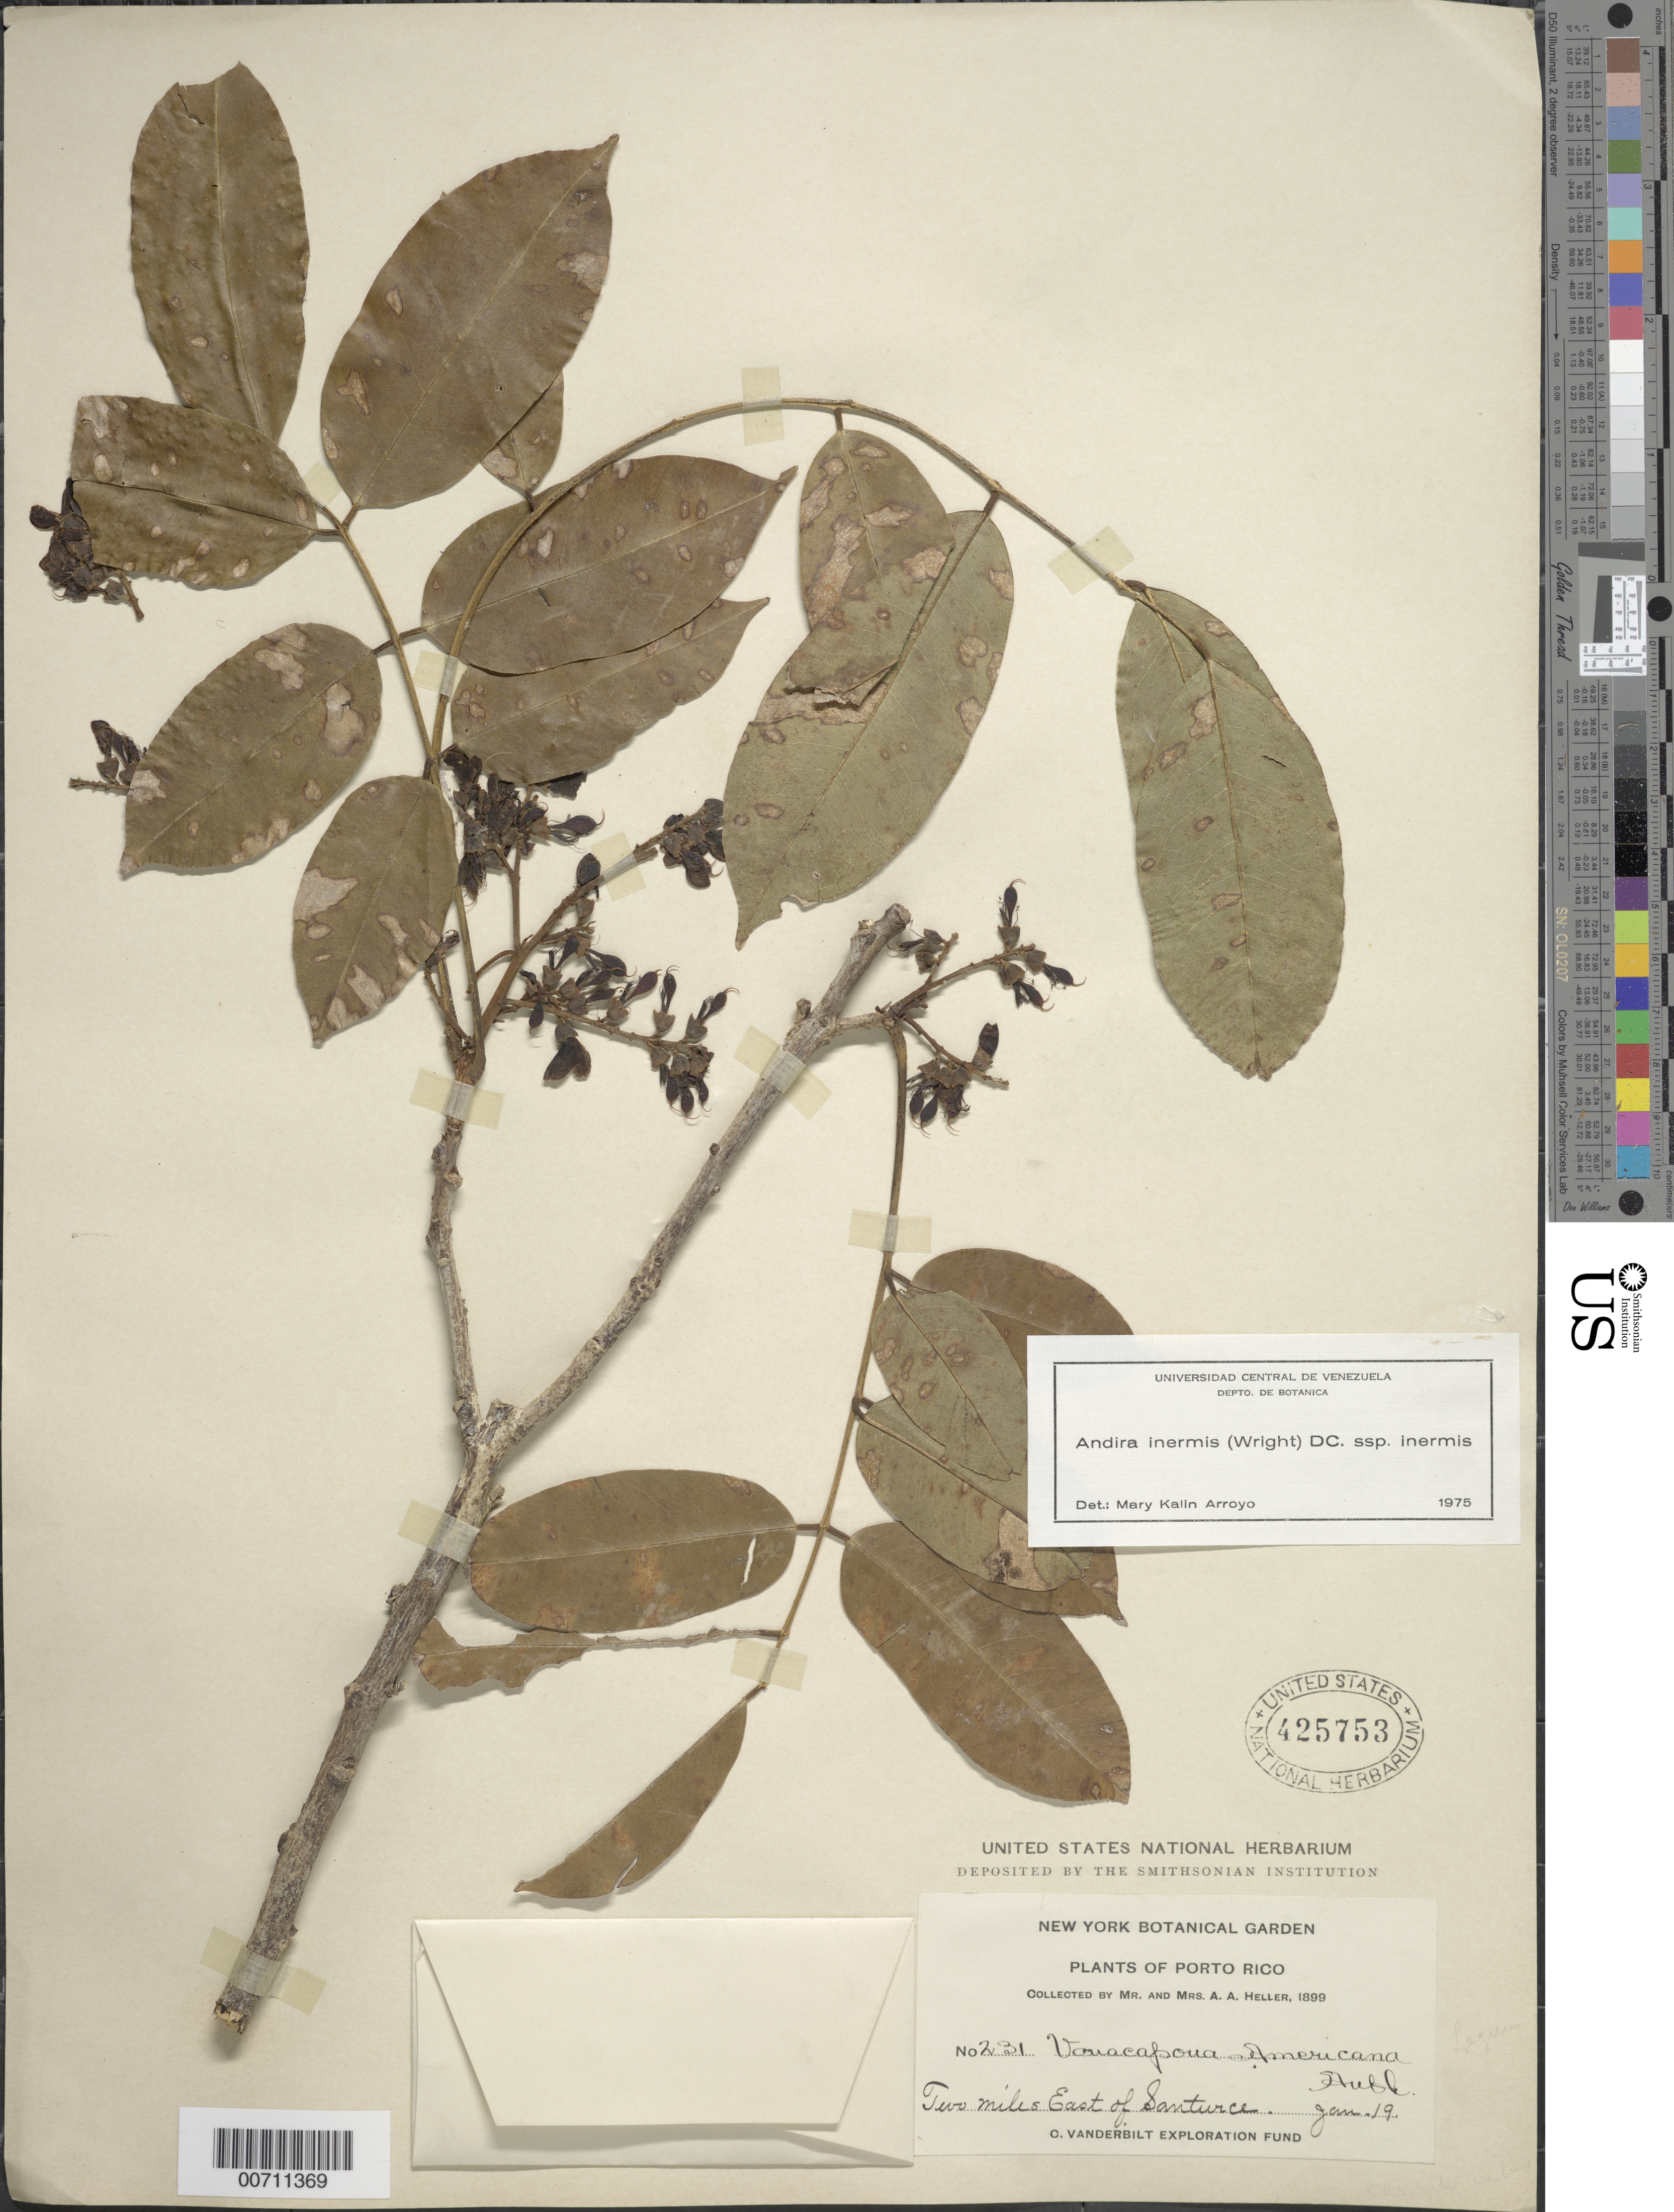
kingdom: Plantae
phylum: Tracheophyta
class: Magnoliopsida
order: Fabales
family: Fabaceae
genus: Andira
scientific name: Andira inermis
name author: (W. Wright) Kunth ex DC.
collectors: A. A. Heller & -- Heller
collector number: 231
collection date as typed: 19 Jan 1899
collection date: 1899-01-19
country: Puerto Rico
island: Greater Antilles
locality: Santurce, 2 mi E of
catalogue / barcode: US 425753